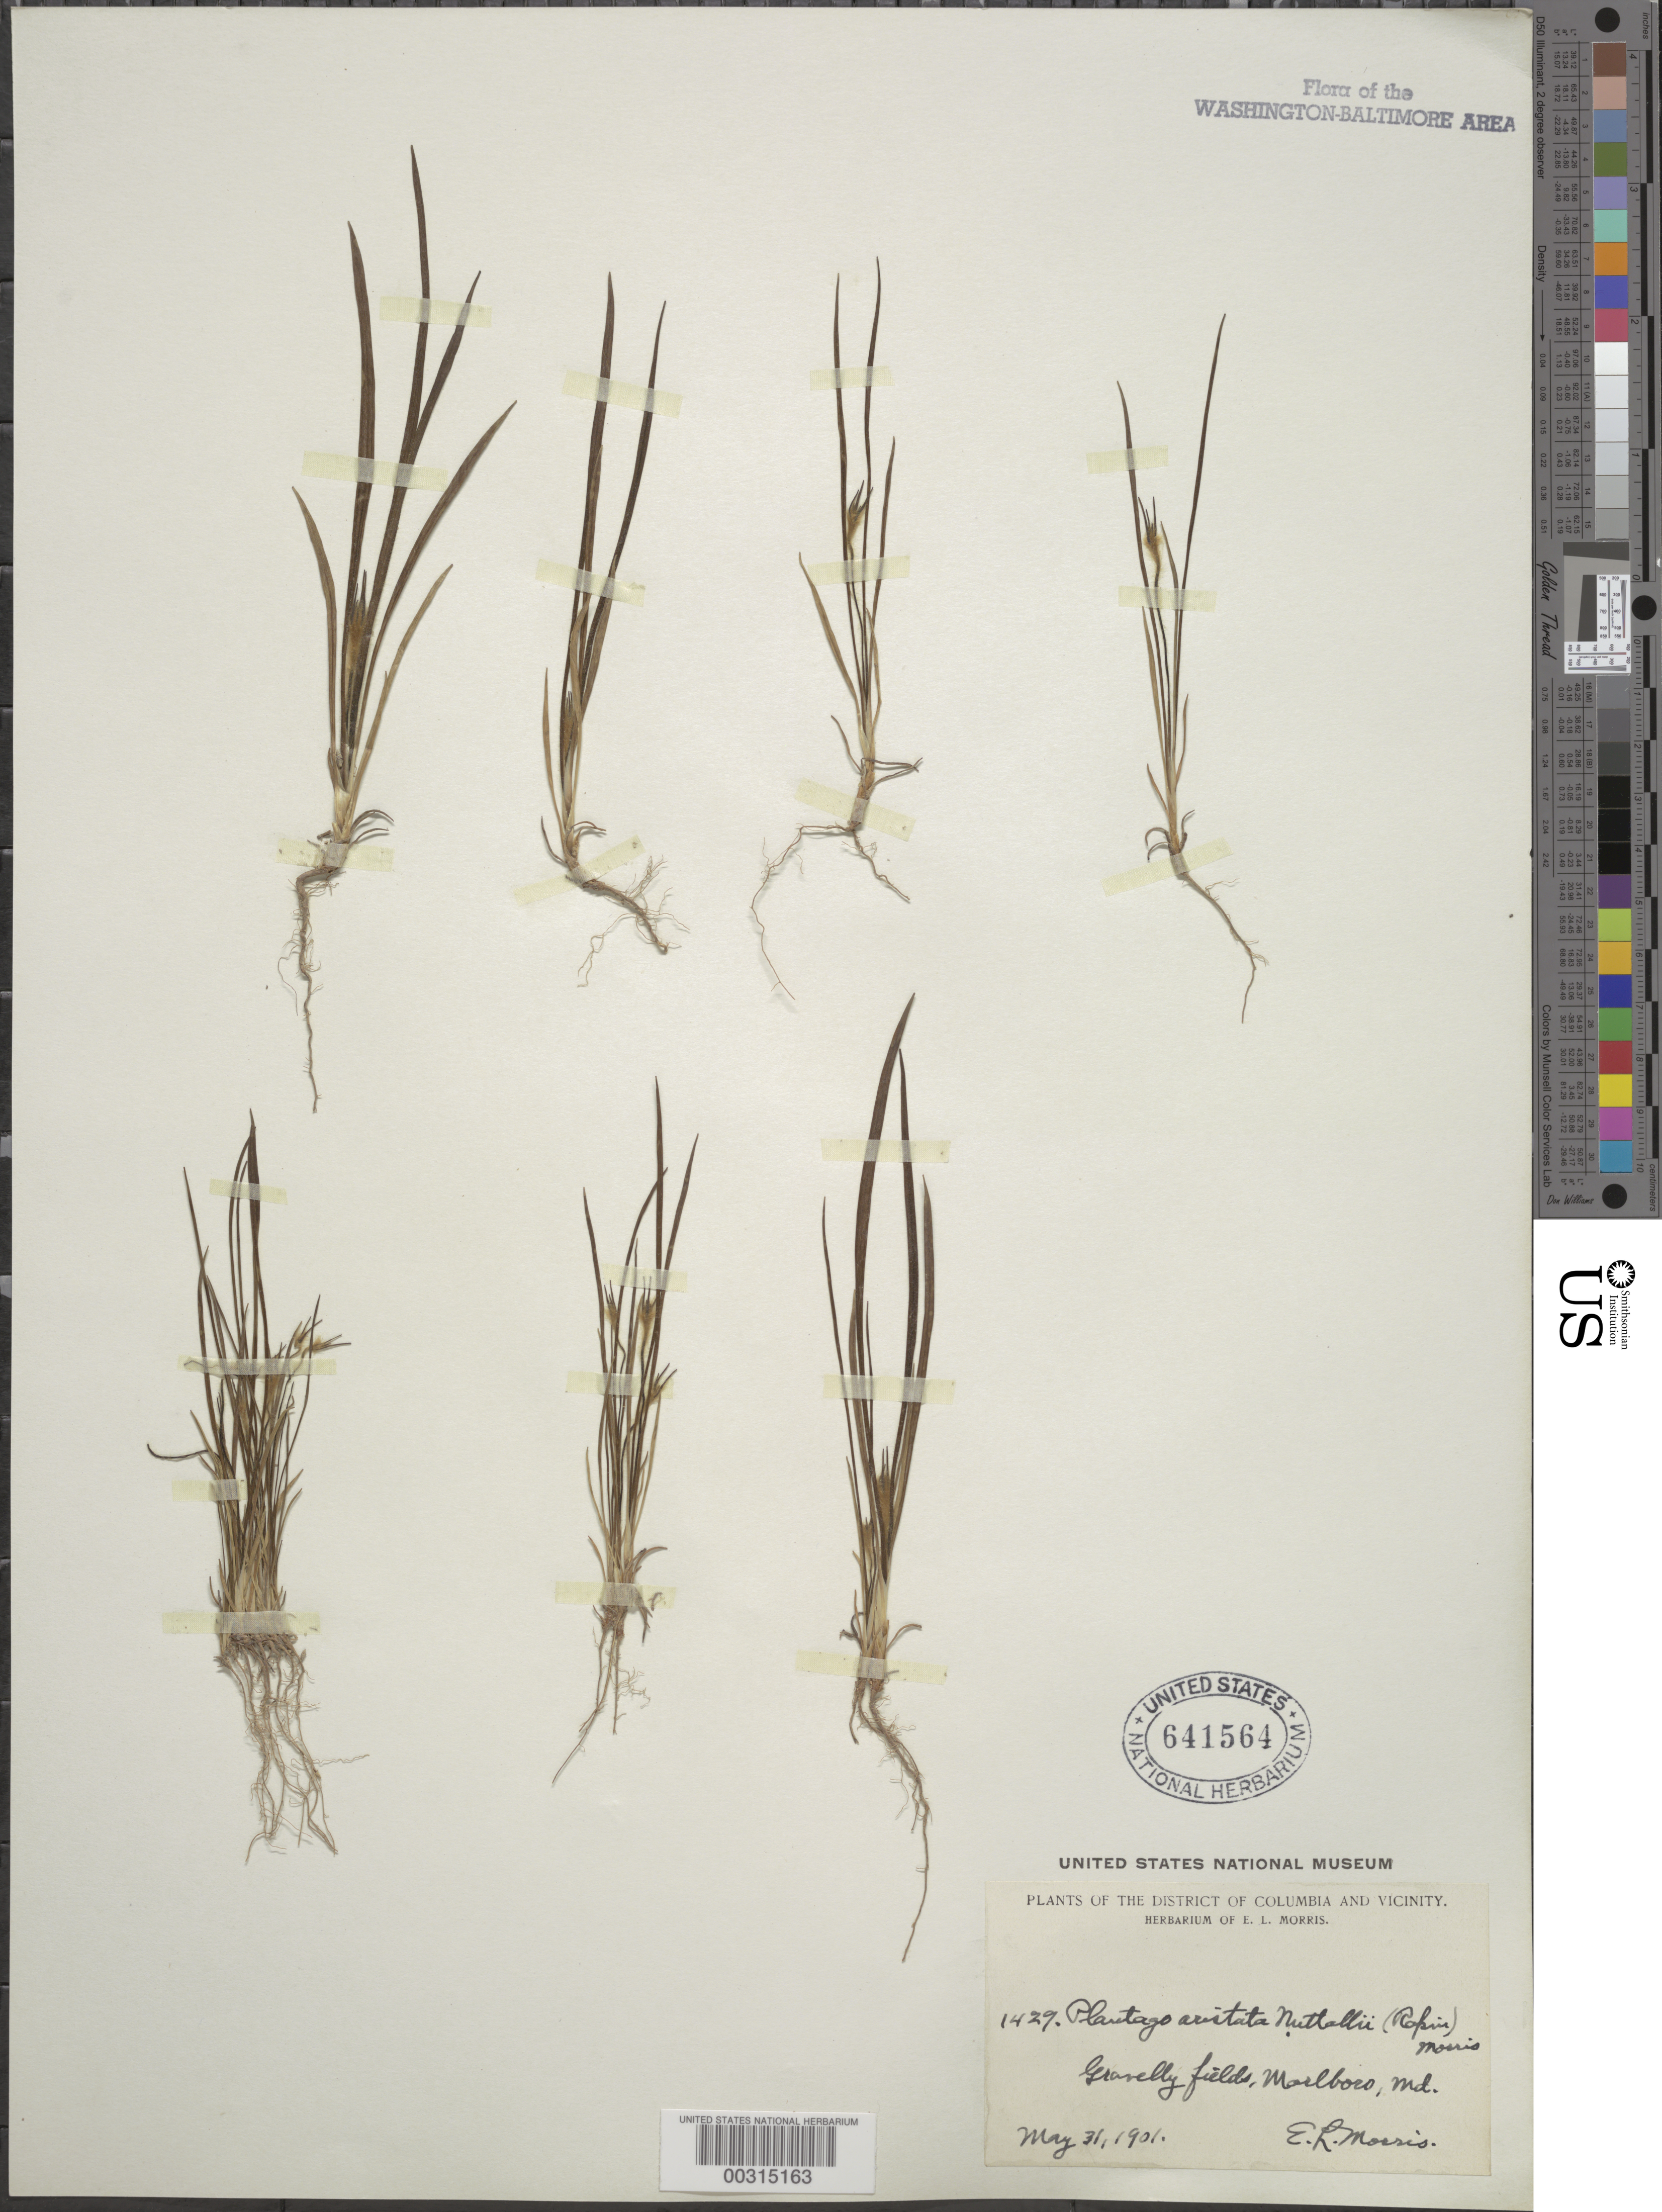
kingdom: Plantae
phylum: Tracheophyta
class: Magnoliopsida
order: Lamiales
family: Plantaginaceae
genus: Plantago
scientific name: Plantago aristata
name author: Michx.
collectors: E. L. Morris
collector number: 1429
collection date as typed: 31 May 1901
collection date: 1901-05-31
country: United States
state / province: Maryland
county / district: Prince George's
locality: Marlboro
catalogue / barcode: US 641564